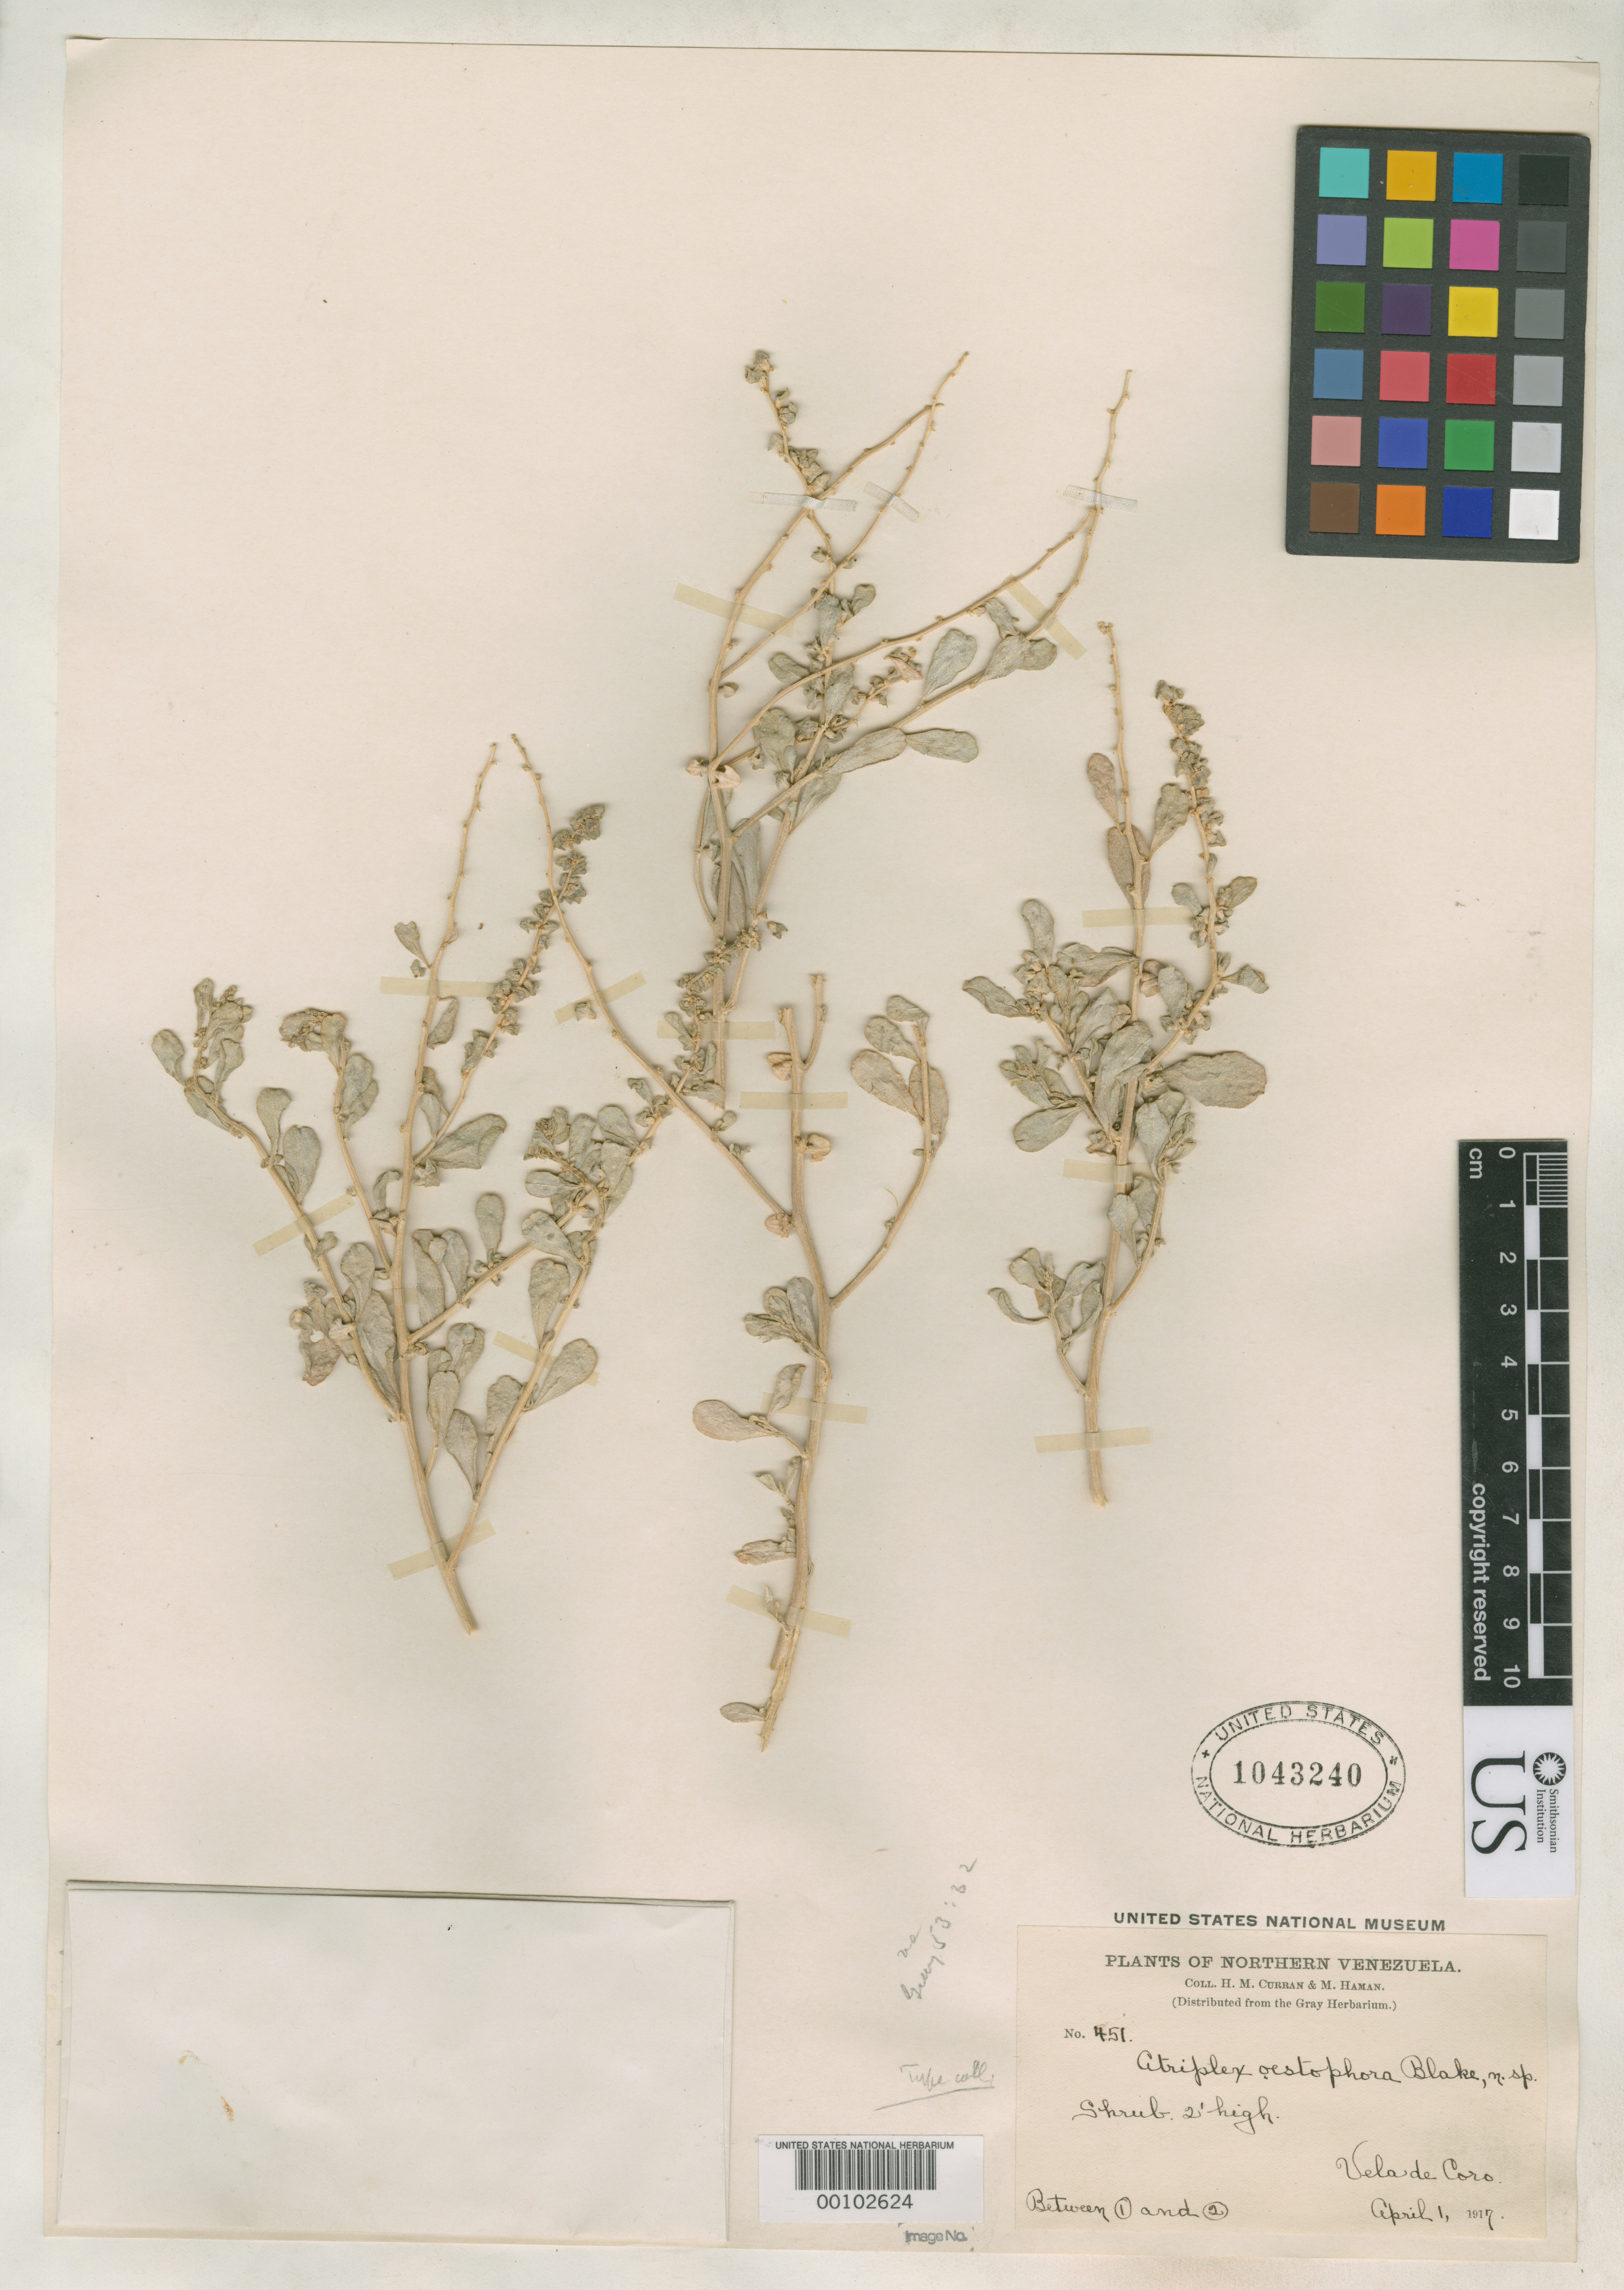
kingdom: Plantae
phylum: Tracheophyta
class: Magnoliopsida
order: Caryophyllales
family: Amaranthaceae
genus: Atriplex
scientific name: Atriplex oestophora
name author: S.F. Blake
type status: Isotype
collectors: H. M. Curran & M. Haman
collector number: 451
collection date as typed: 01 Apr 1917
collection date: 1917-04-01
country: Venezuela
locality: Vela de Coro.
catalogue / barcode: US 1043240